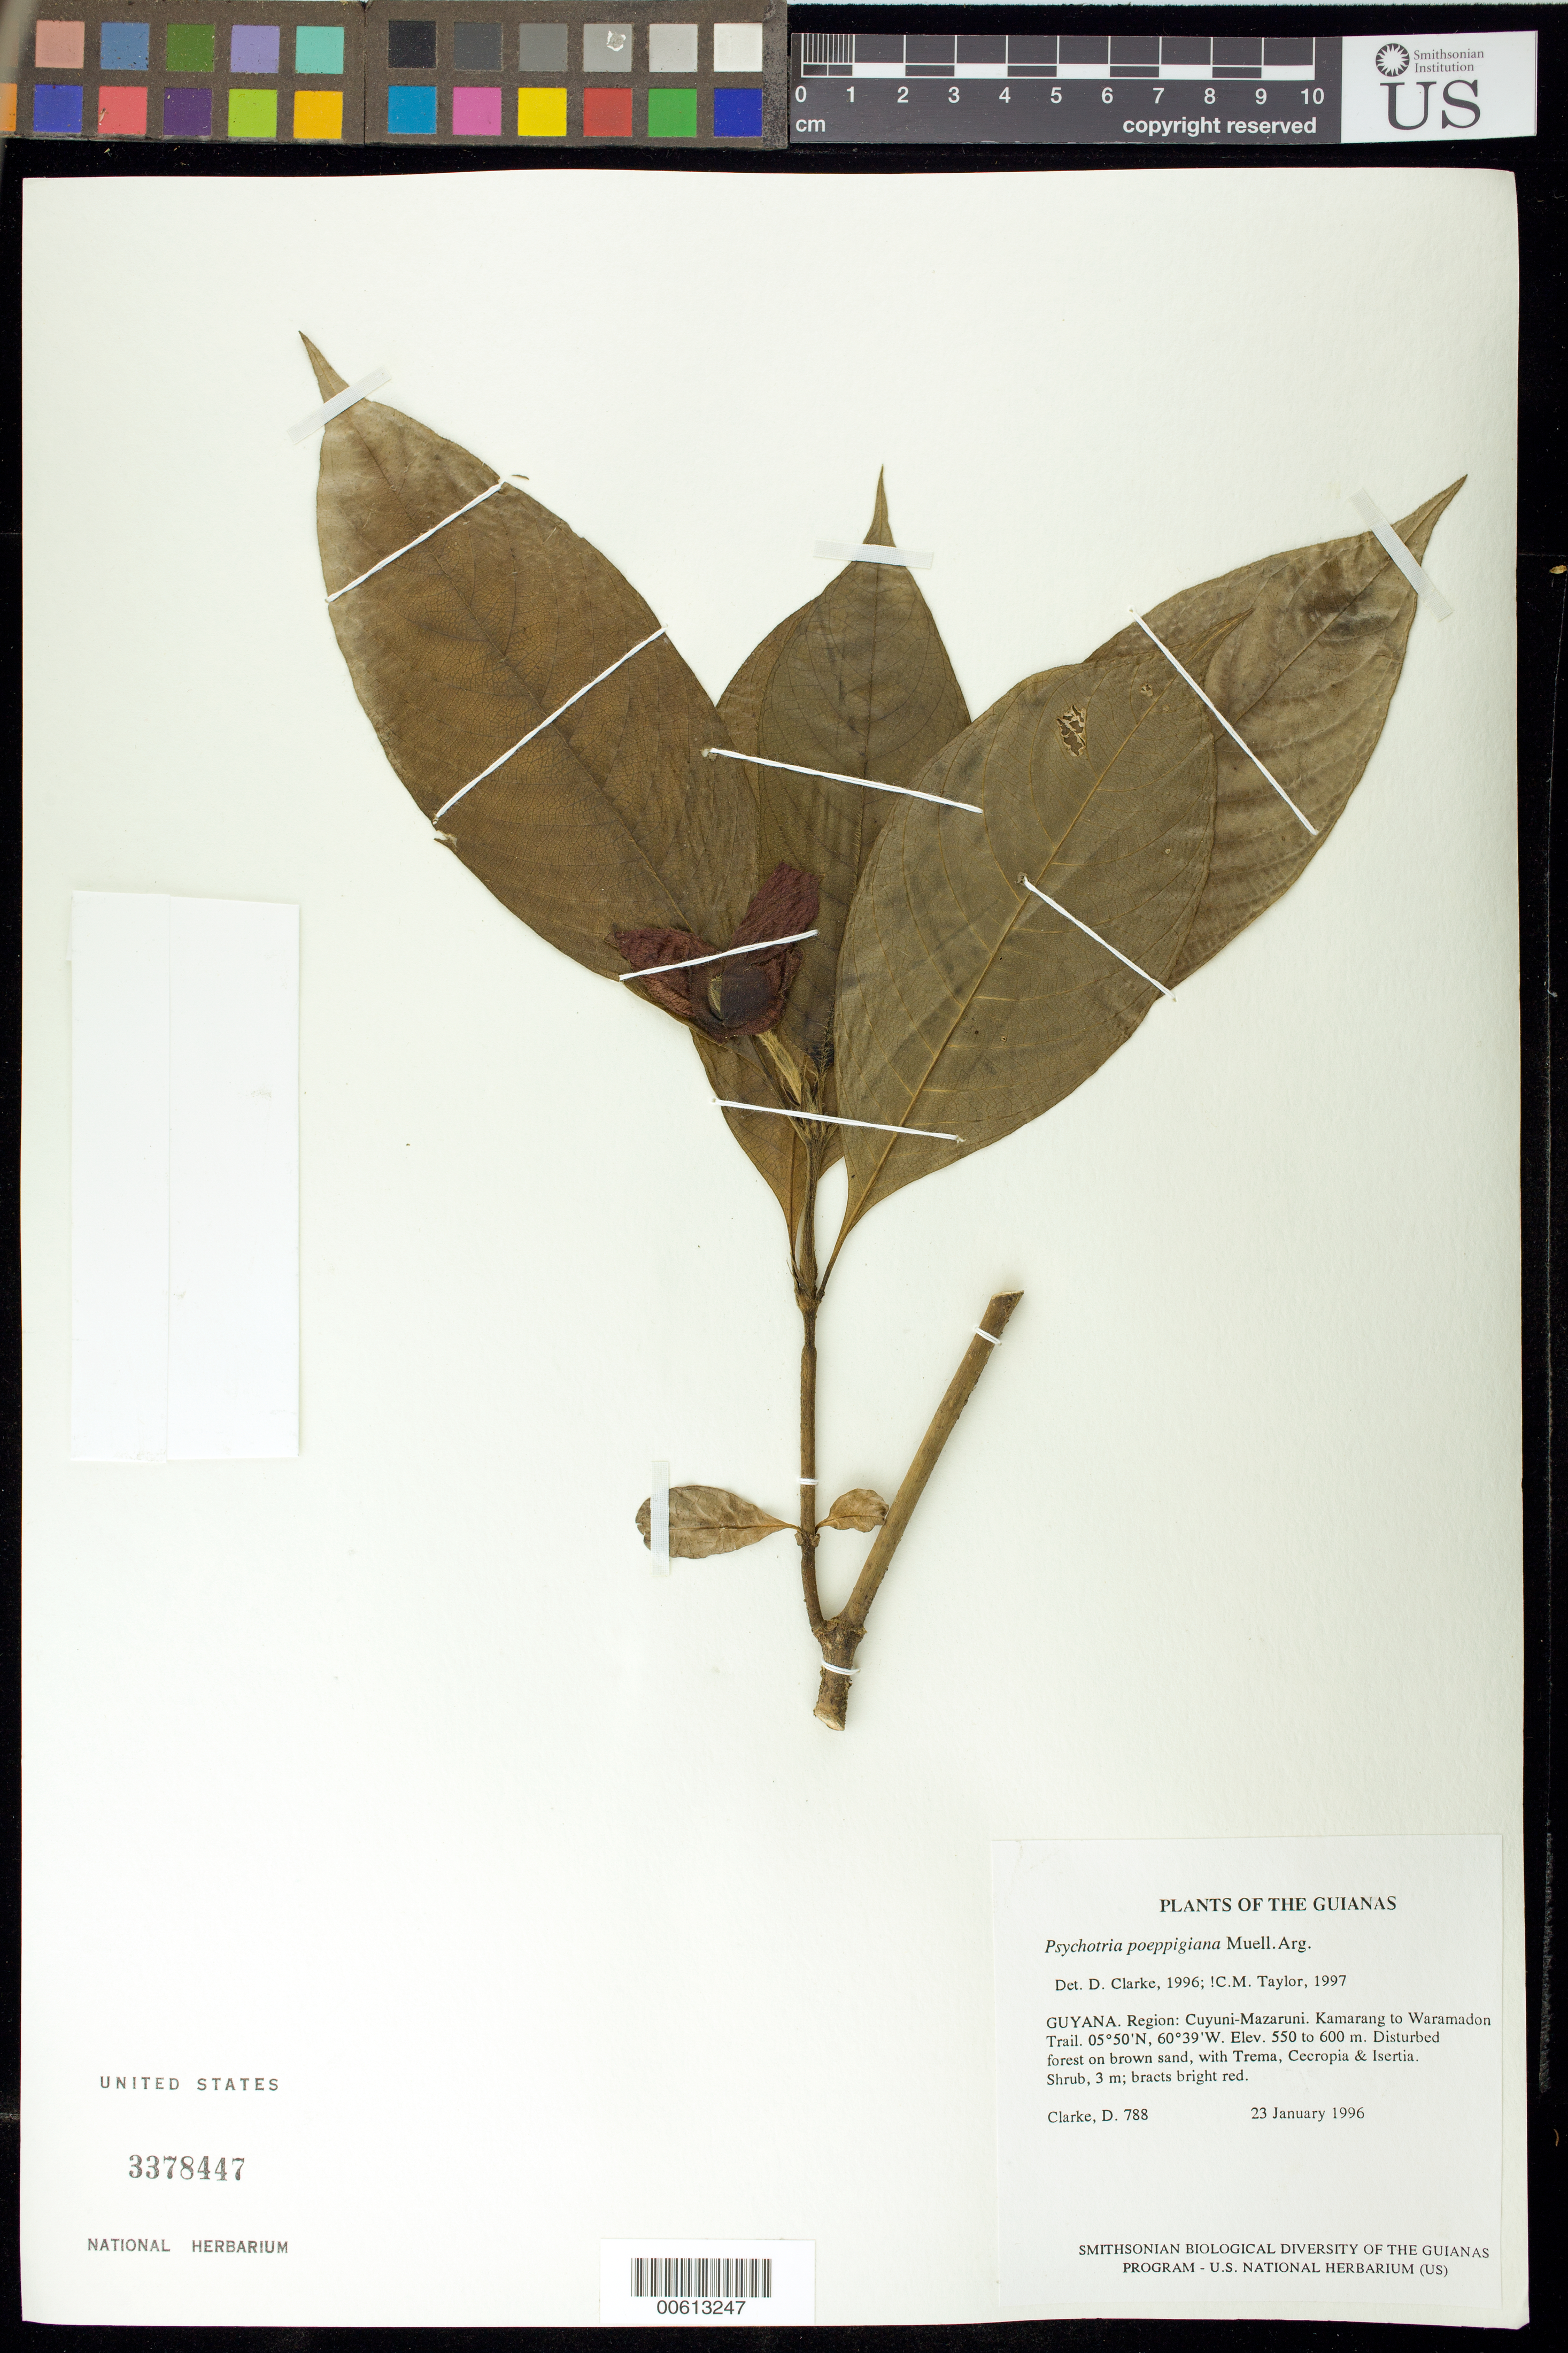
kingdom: Plantae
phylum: Tracheophyta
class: Magnoliopsida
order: Gentianales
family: Rubiaceae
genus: Palicourea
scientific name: Palicourea tomentosa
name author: (Aubl.) Borhidi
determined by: Kirkbride, J. H., Jr.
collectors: H. D. Clarke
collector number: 788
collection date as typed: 23 January 1996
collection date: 1996-01-23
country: Guyana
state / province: Cuyuni-Mazaruni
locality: Kamarang to Waramadon Trail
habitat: Disturbed forest on brown sand, with Trema, Cecropia & Isertia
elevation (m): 550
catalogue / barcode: US 3378447